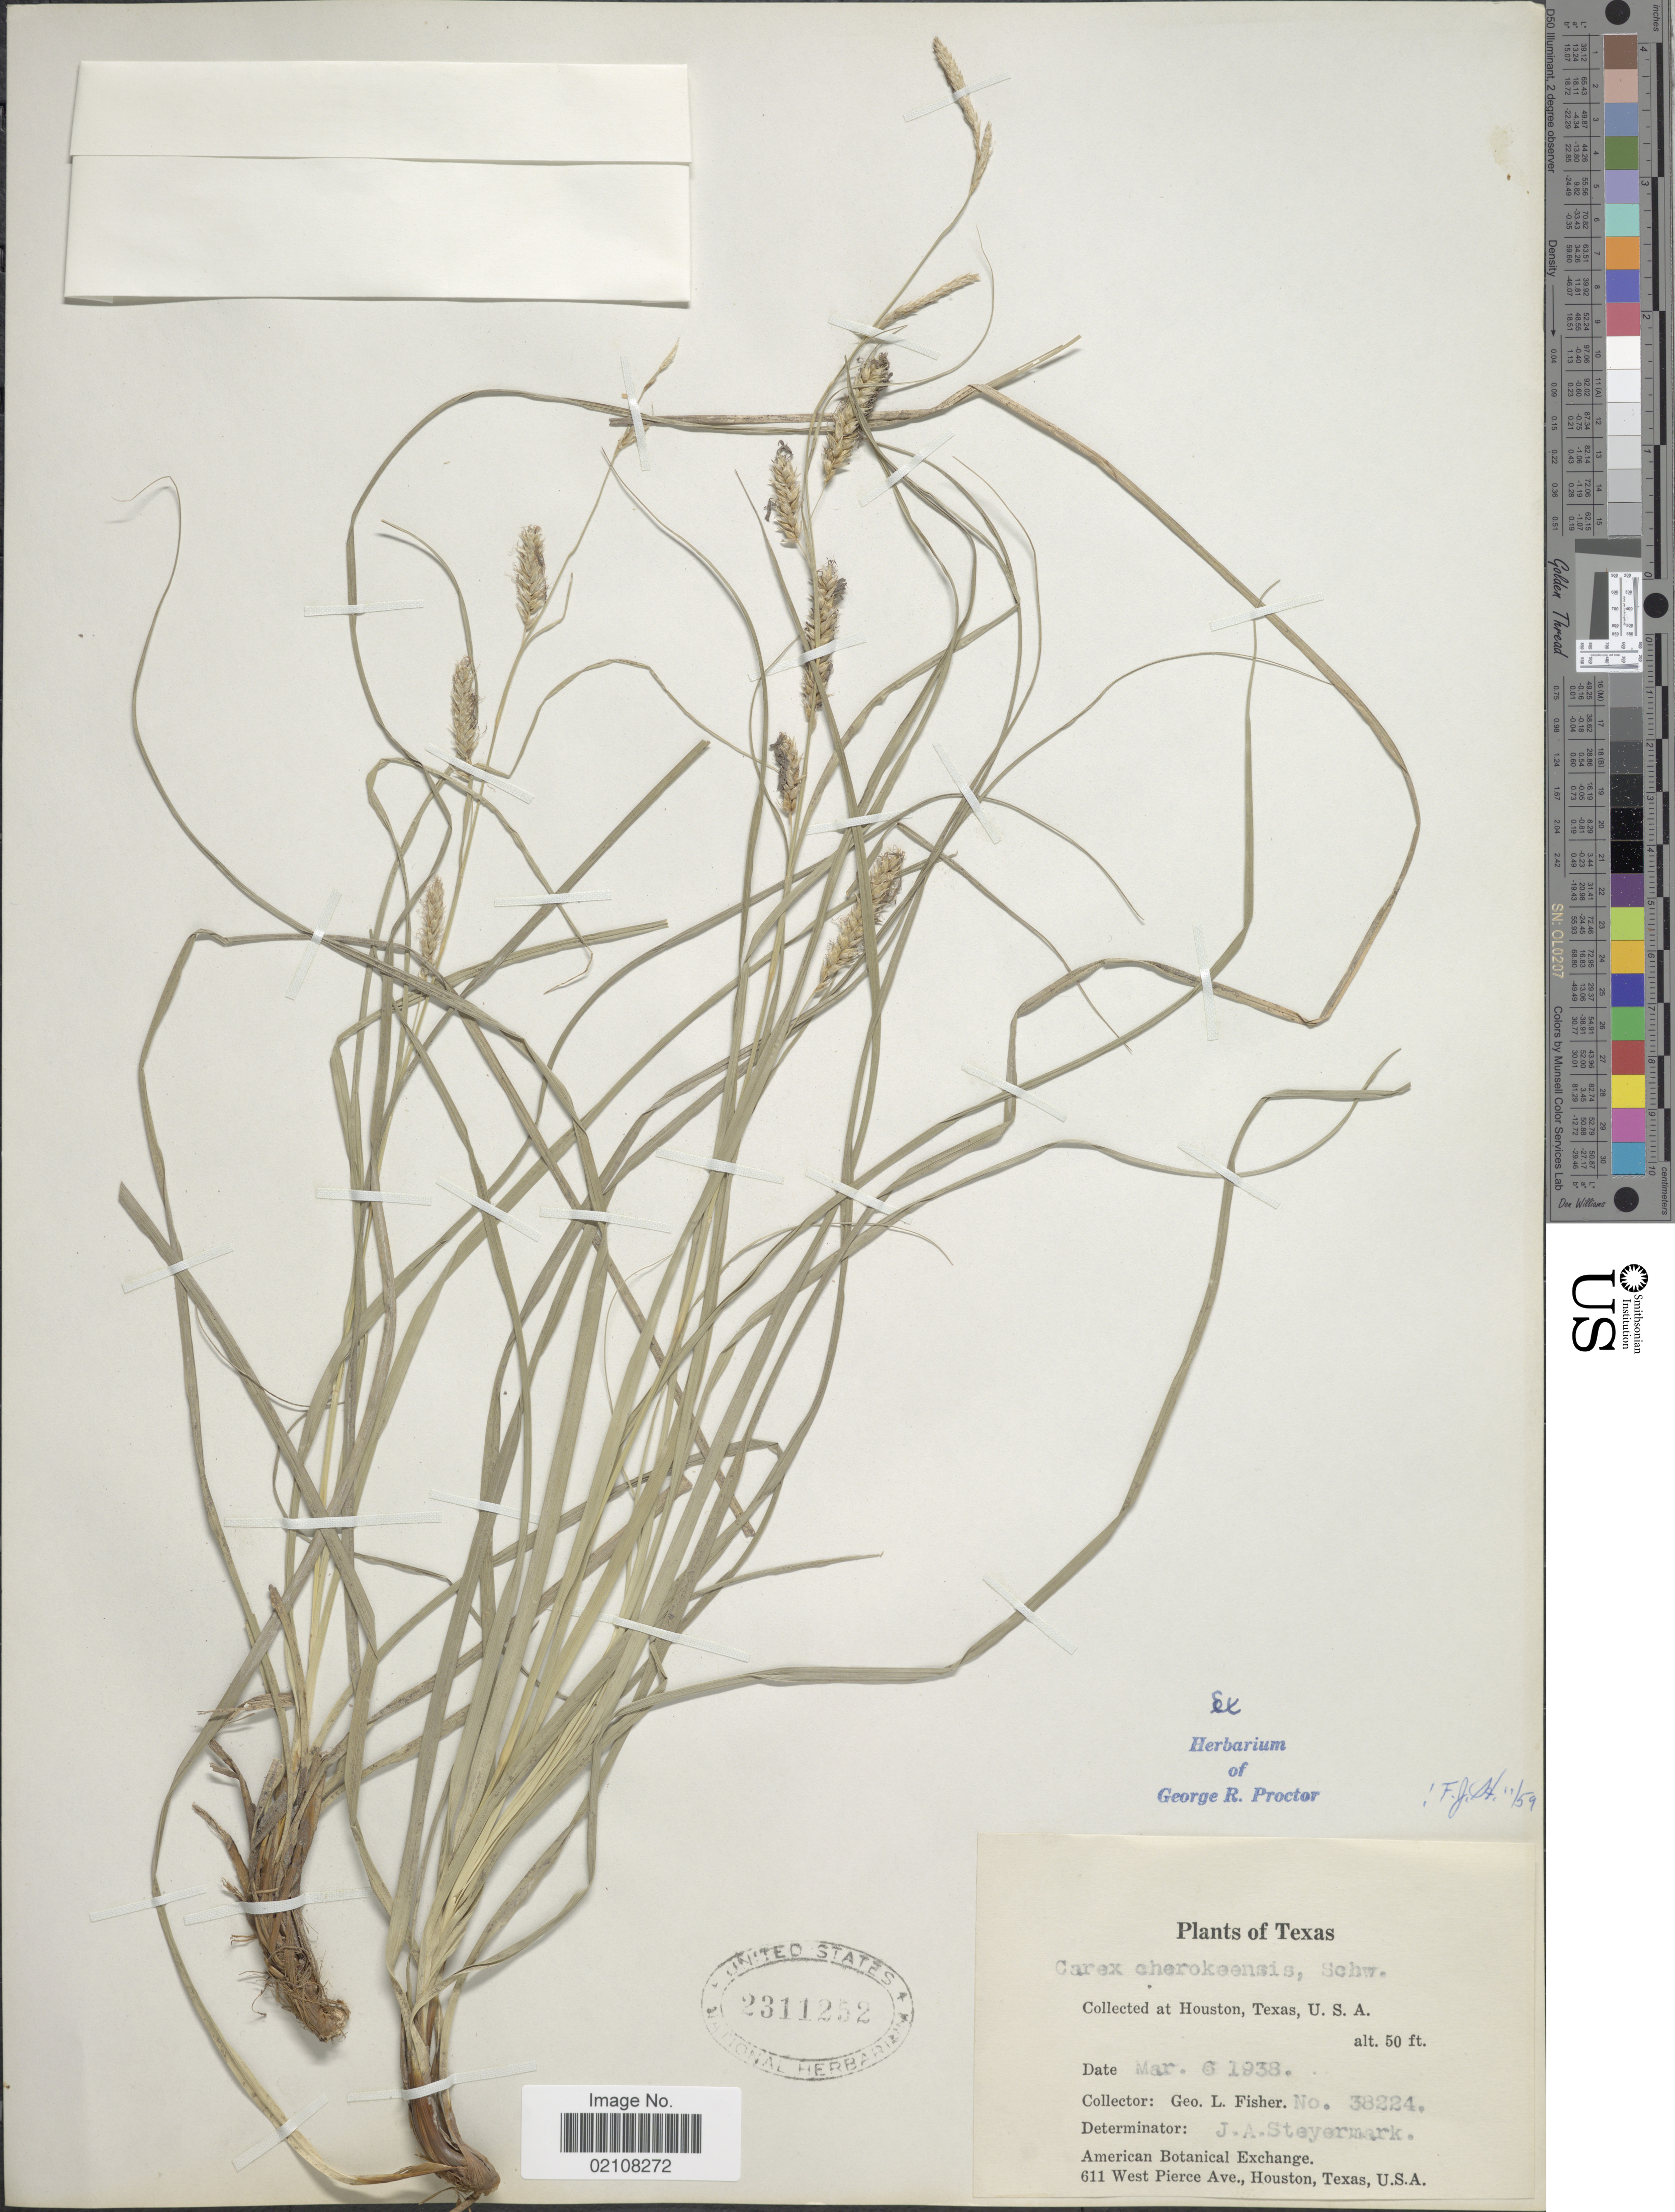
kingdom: Plantae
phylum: Tracheophyta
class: Liliopsida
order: Poales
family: Cyperaceae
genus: Carex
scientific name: Carex cherokeensis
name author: Schwein.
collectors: G. L. Fisher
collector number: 38224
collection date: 1938-03-06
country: United States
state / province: Texas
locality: Houston, Texas, U.S.A.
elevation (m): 15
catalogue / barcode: US 2311252